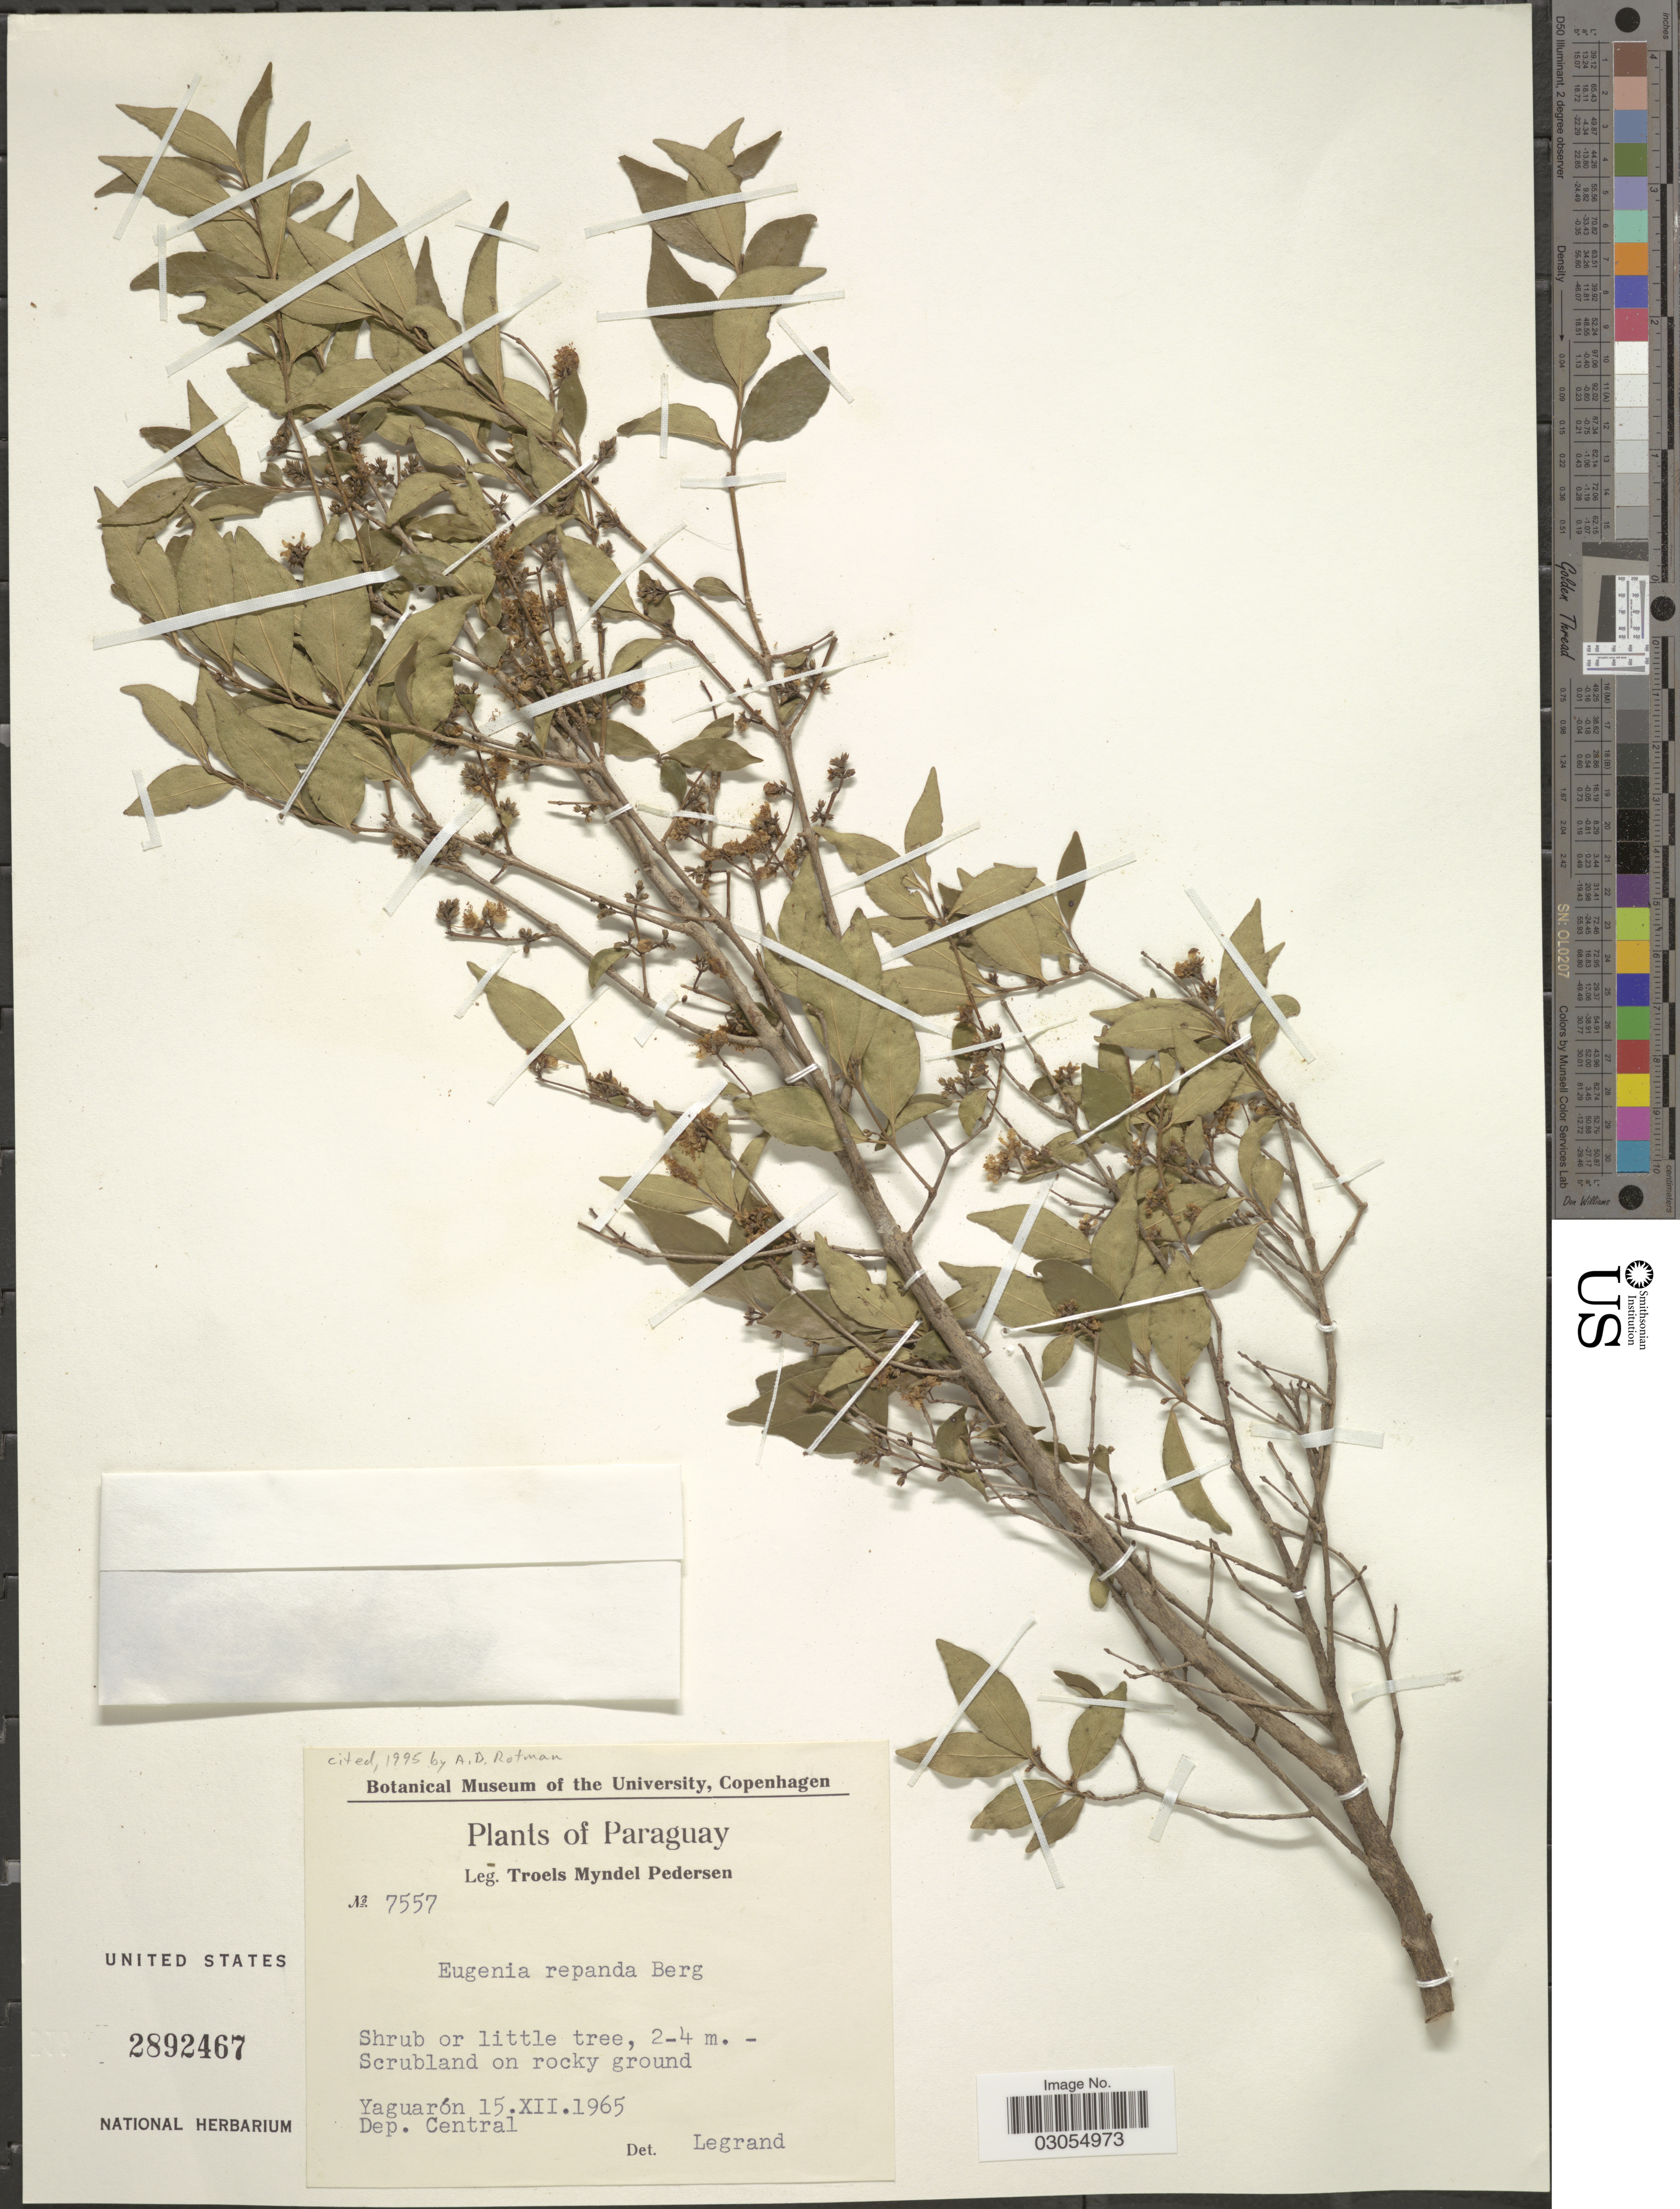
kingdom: Plantae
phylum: Tracheophyta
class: Magnoliopsida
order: Myrtales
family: Myrtaceae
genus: Eugenia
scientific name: Eugenia repanda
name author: O. Berg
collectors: T. Pederson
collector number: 7557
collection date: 1965-12-15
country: Paraguay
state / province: Central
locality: Yaguarón. Dep. Central.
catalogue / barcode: US 2892467